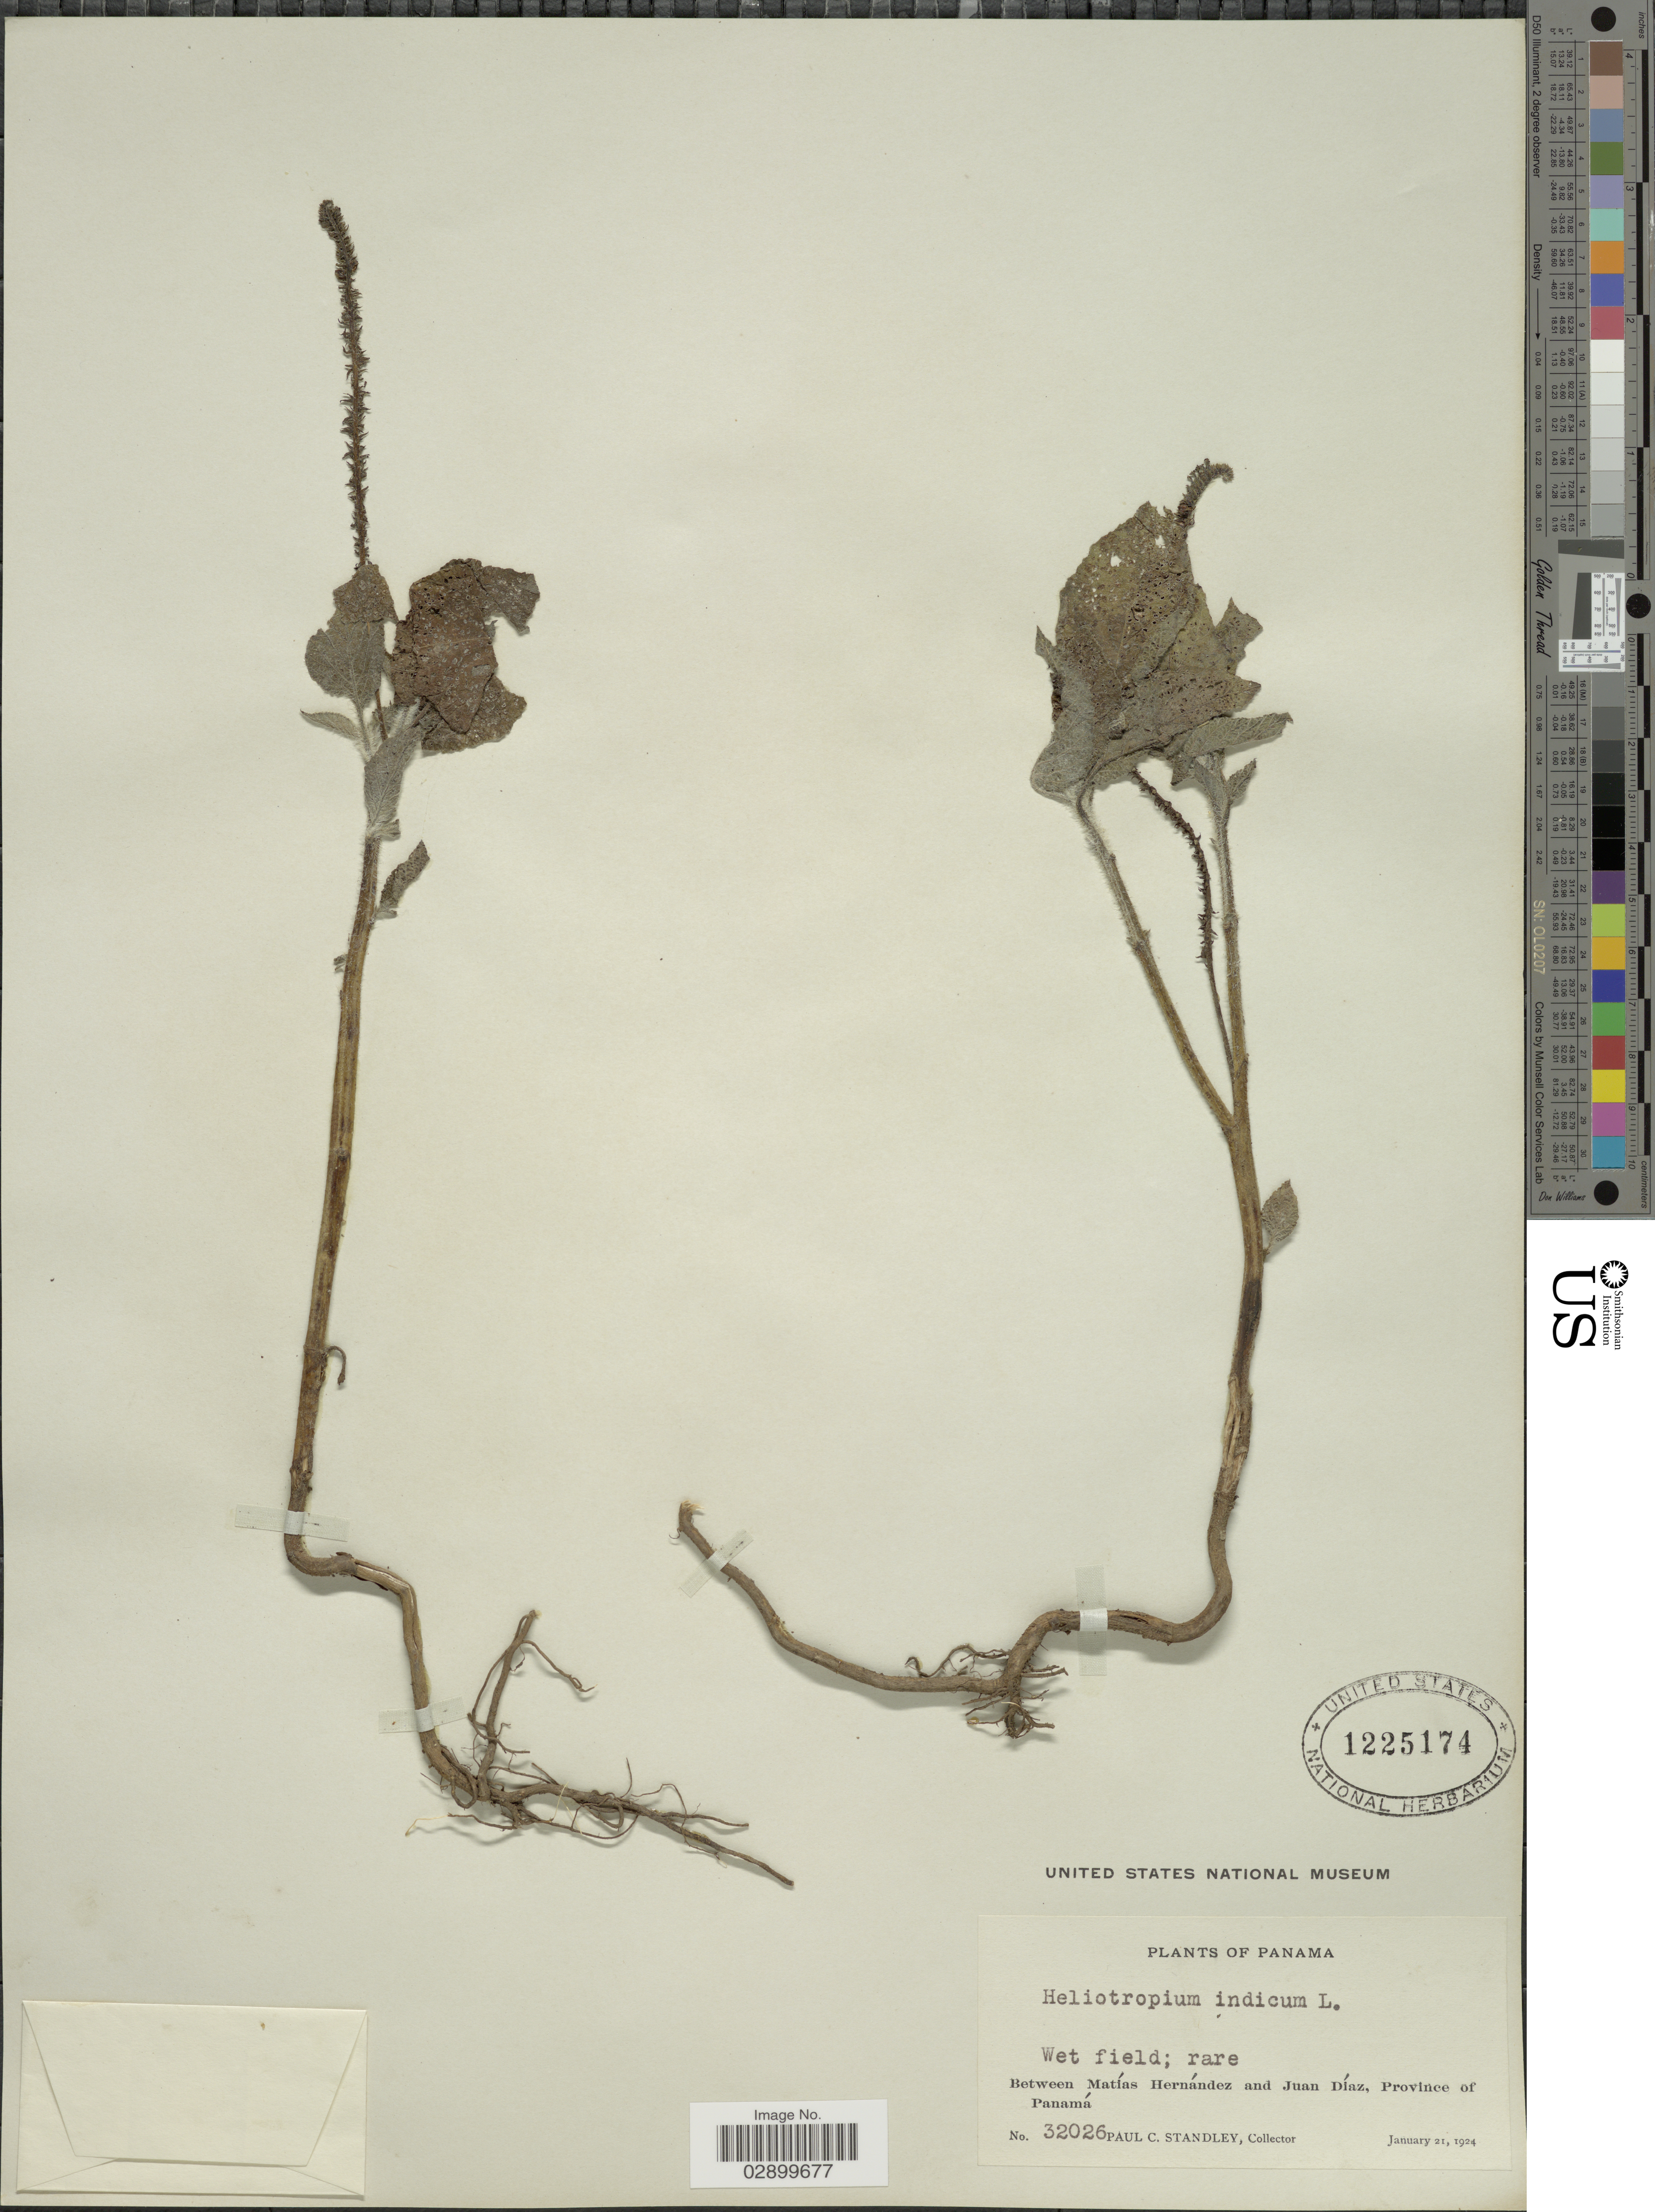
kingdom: Plantae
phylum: Tracheophyta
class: Magnoliopsida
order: Boraginales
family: Heliotropiaceae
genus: Heliotropium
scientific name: Heliotropium indicum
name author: L.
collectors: P. C. Standley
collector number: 32026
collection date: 1924-01-21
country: Panama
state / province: Panamá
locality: Between Matías Hernández, and Juan Díaz.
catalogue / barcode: US 1225174